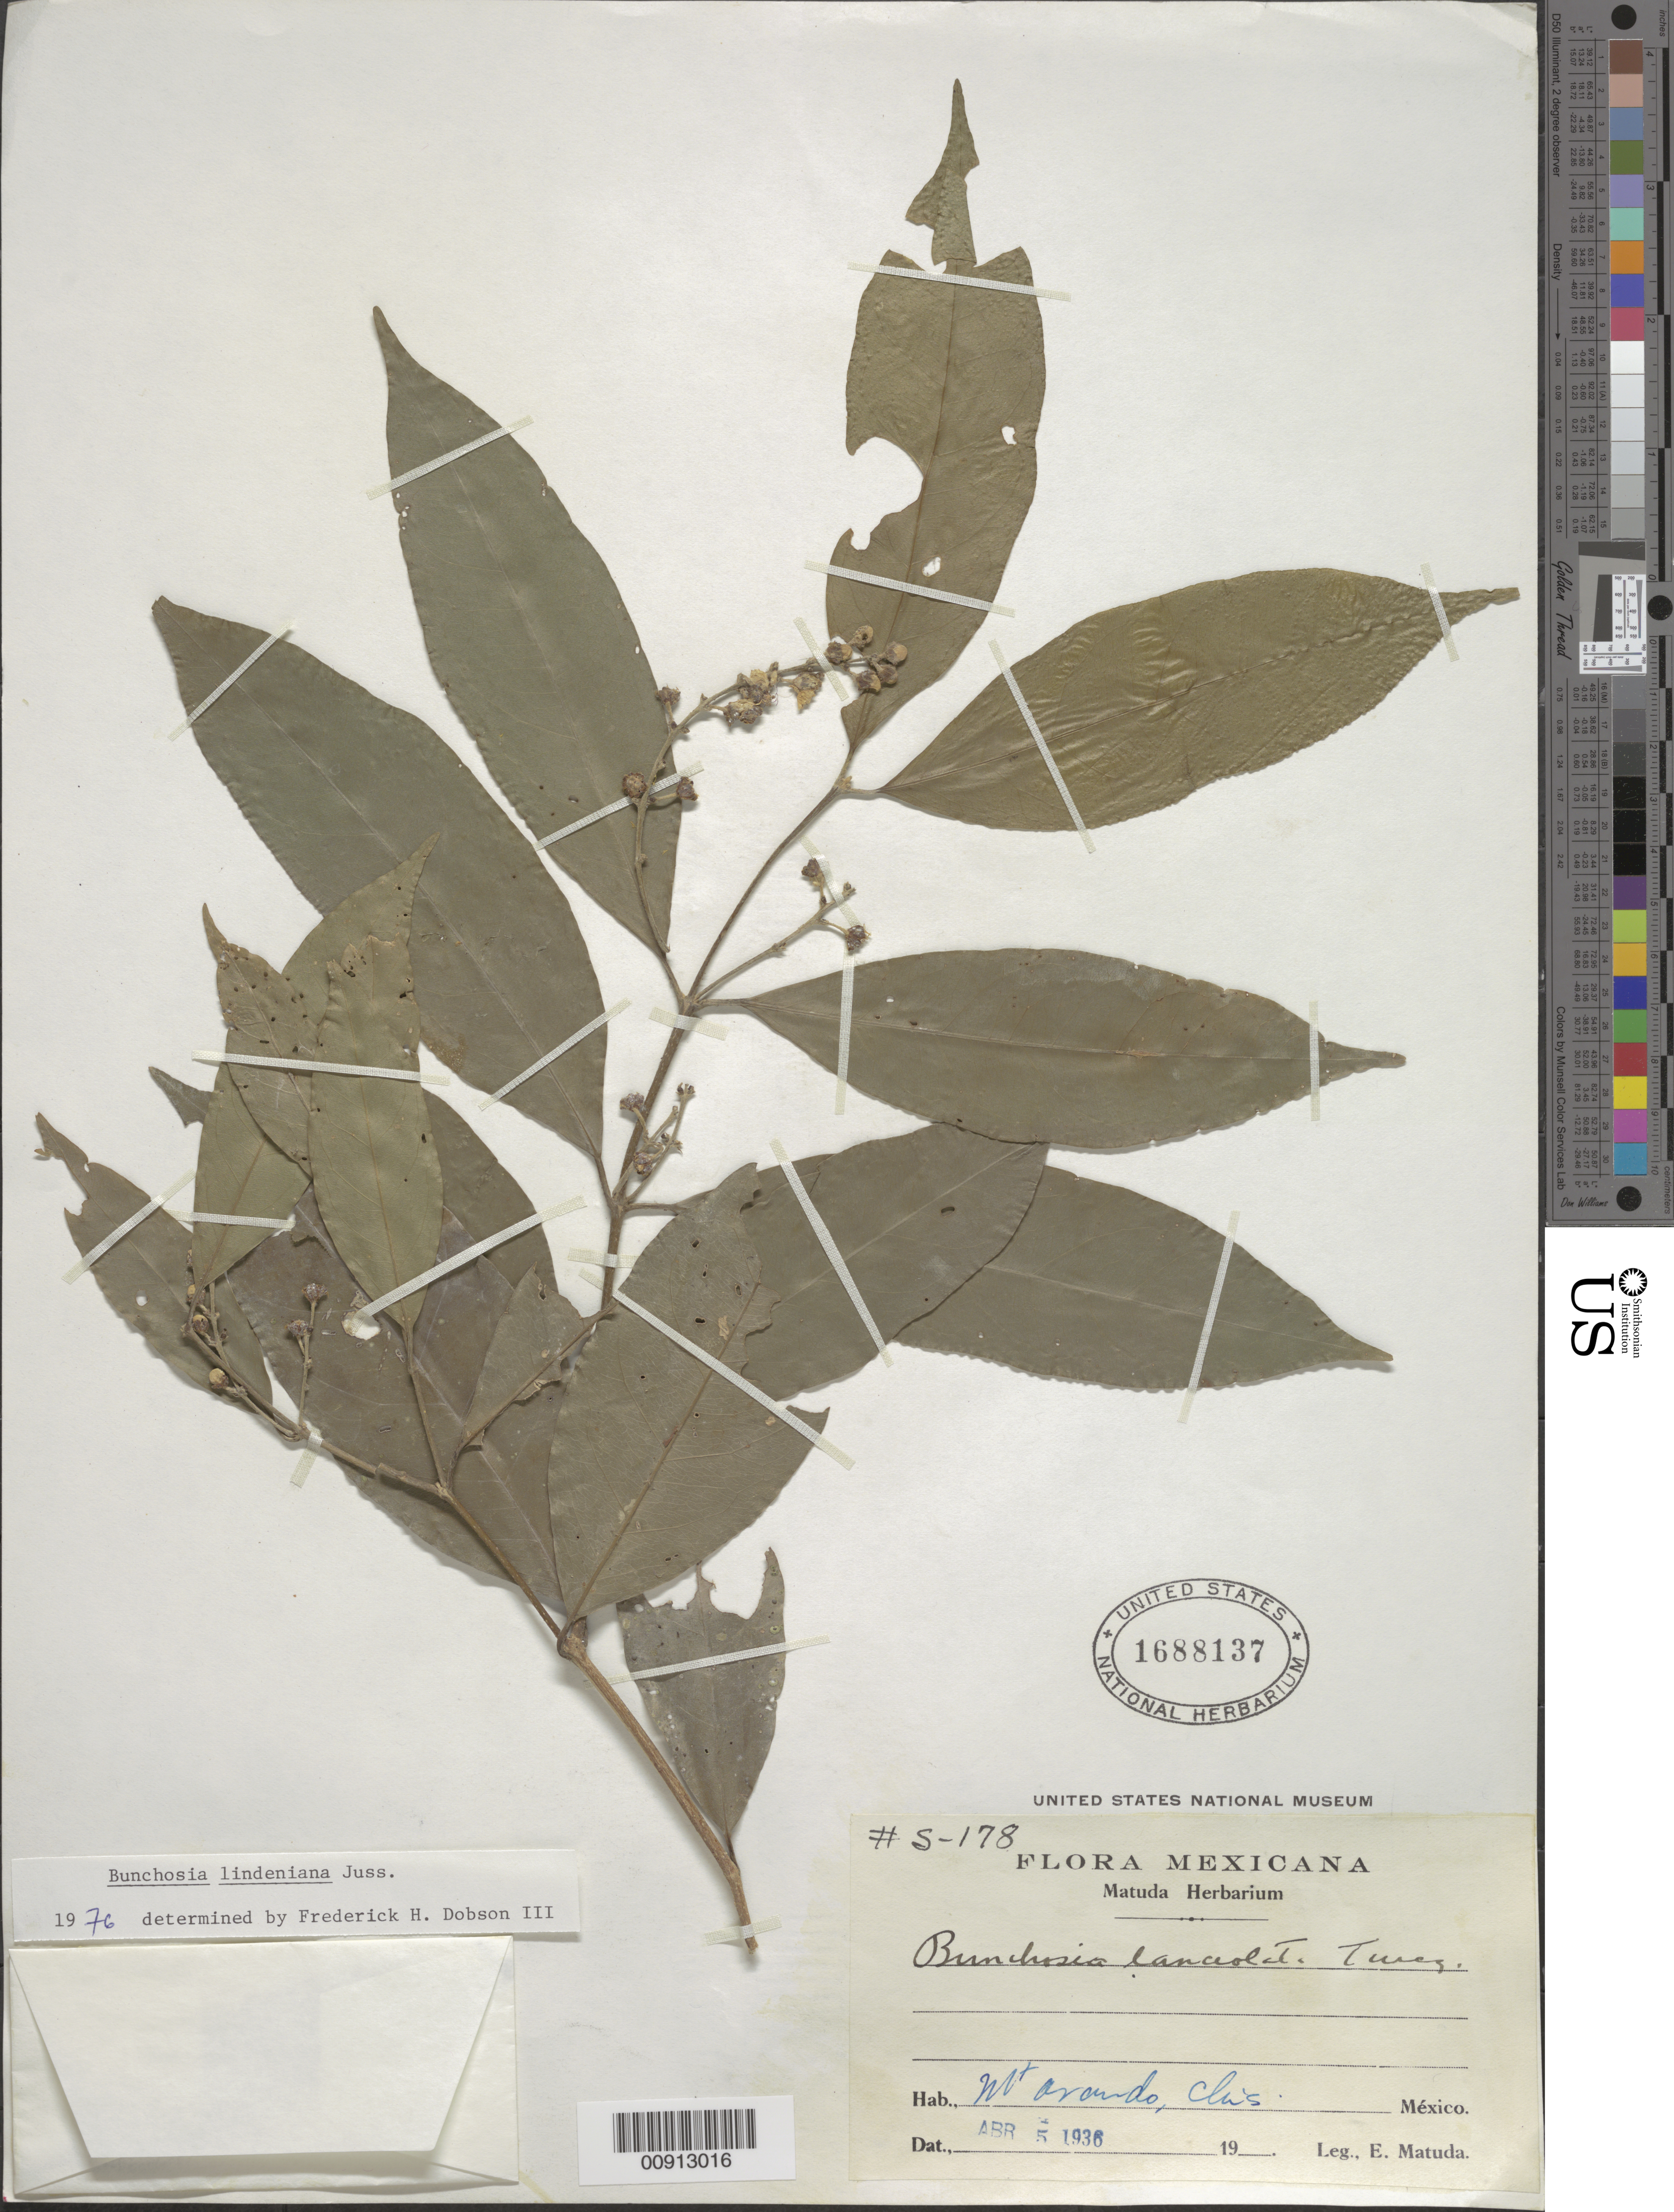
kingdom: Plantae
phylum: Tracheophyta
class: Magnoliopsida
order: Malpighiales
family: Malpighiaceae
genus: Bunchosia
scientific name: Bunchosia lindeniana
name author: A. Juss.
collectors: E. Matuda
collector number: S-178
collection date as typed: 05 Apr 1936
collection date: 1936-04-05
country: Mexico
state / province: Chiapas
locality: Mt. Ovando, Chiapas.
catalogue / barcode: US 1688137